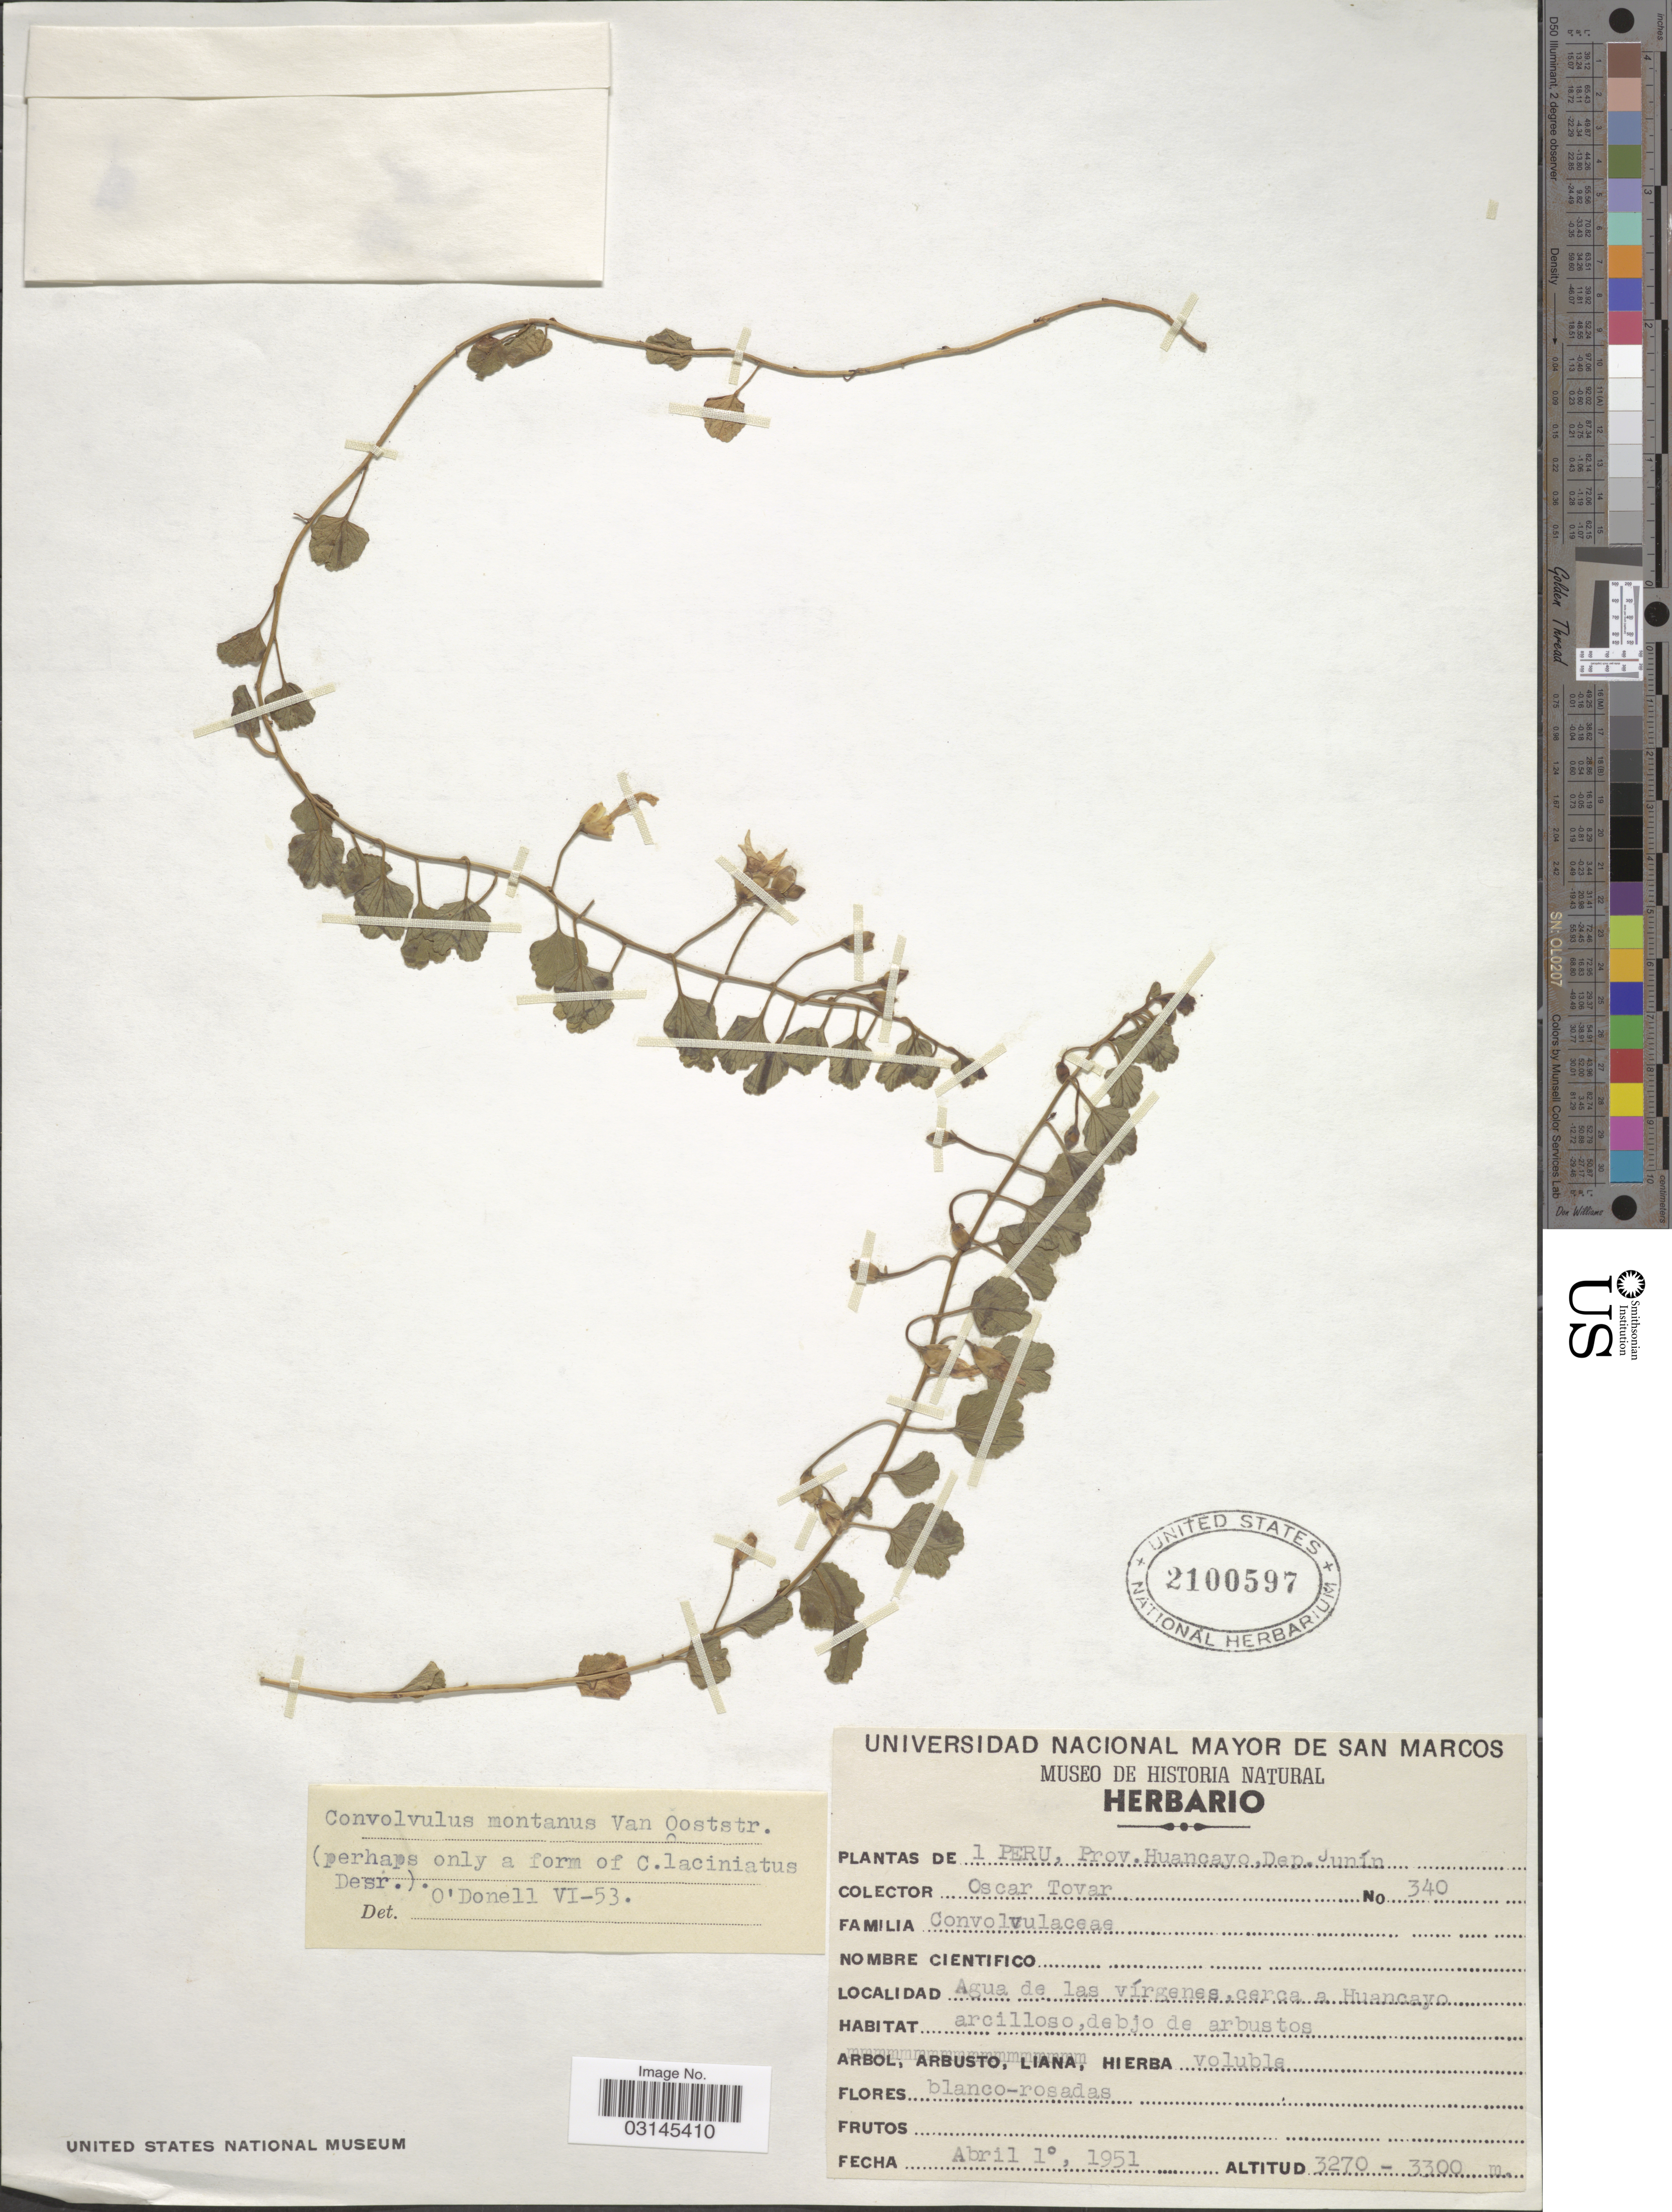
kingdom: Plantae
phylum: Tracheophyta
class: Magnoliopsida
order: Solanales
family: Convolvulaceae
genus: Convolvulus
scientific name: Convolvulus montanus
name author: Ooststr.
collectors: Ó. Tovar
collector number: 340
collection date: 1951-04-01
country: Peru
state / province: Junín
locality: Prov. Huancayo, Dep. Junín. Agua de las vírgenes, cerca a Huancayo.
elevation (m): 3270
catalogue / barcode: US 2100597